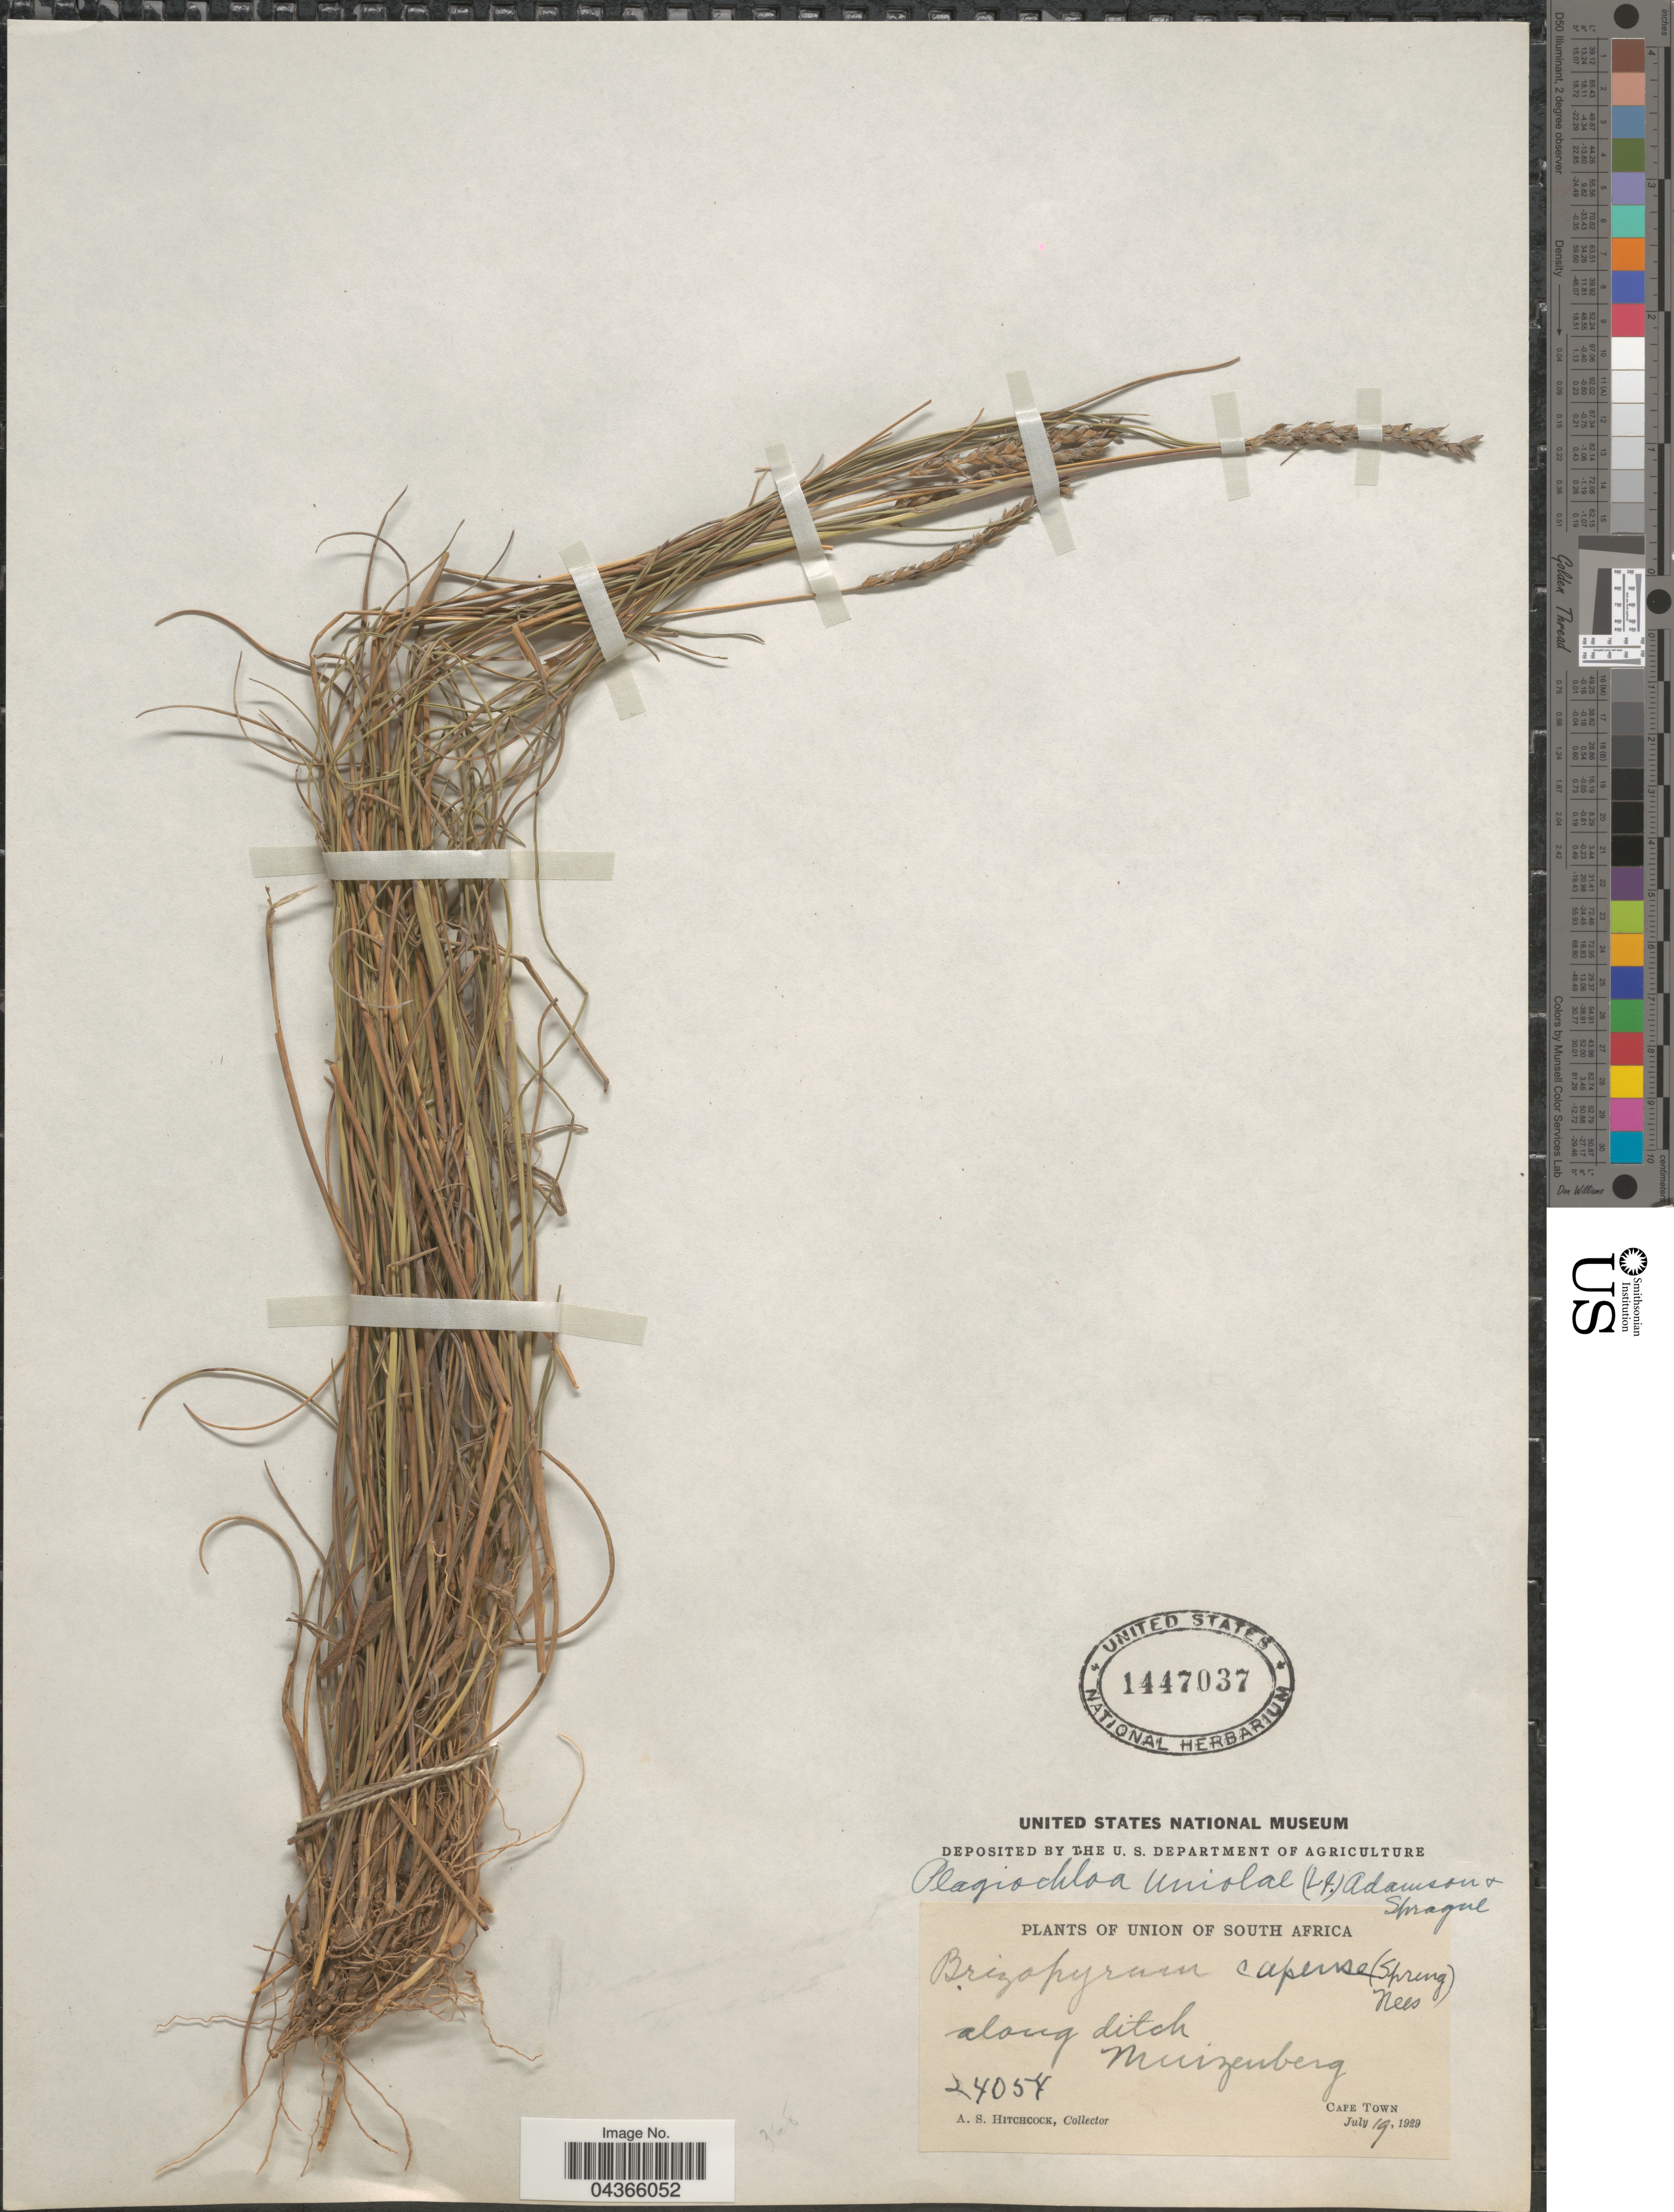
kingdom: Plantae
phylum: Tracheophyta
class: Liliopsida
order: Poales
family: Poaceae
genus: Tribolium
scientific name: Tribolium uniolae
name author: (L. f.) Renvoize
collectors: A. S. Hitchcock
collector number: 24054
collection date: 1929-07-19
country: South Africa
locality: Union of South Africa. Along ditch. Muizenberg. Cape Town.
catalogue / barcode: US 1447037